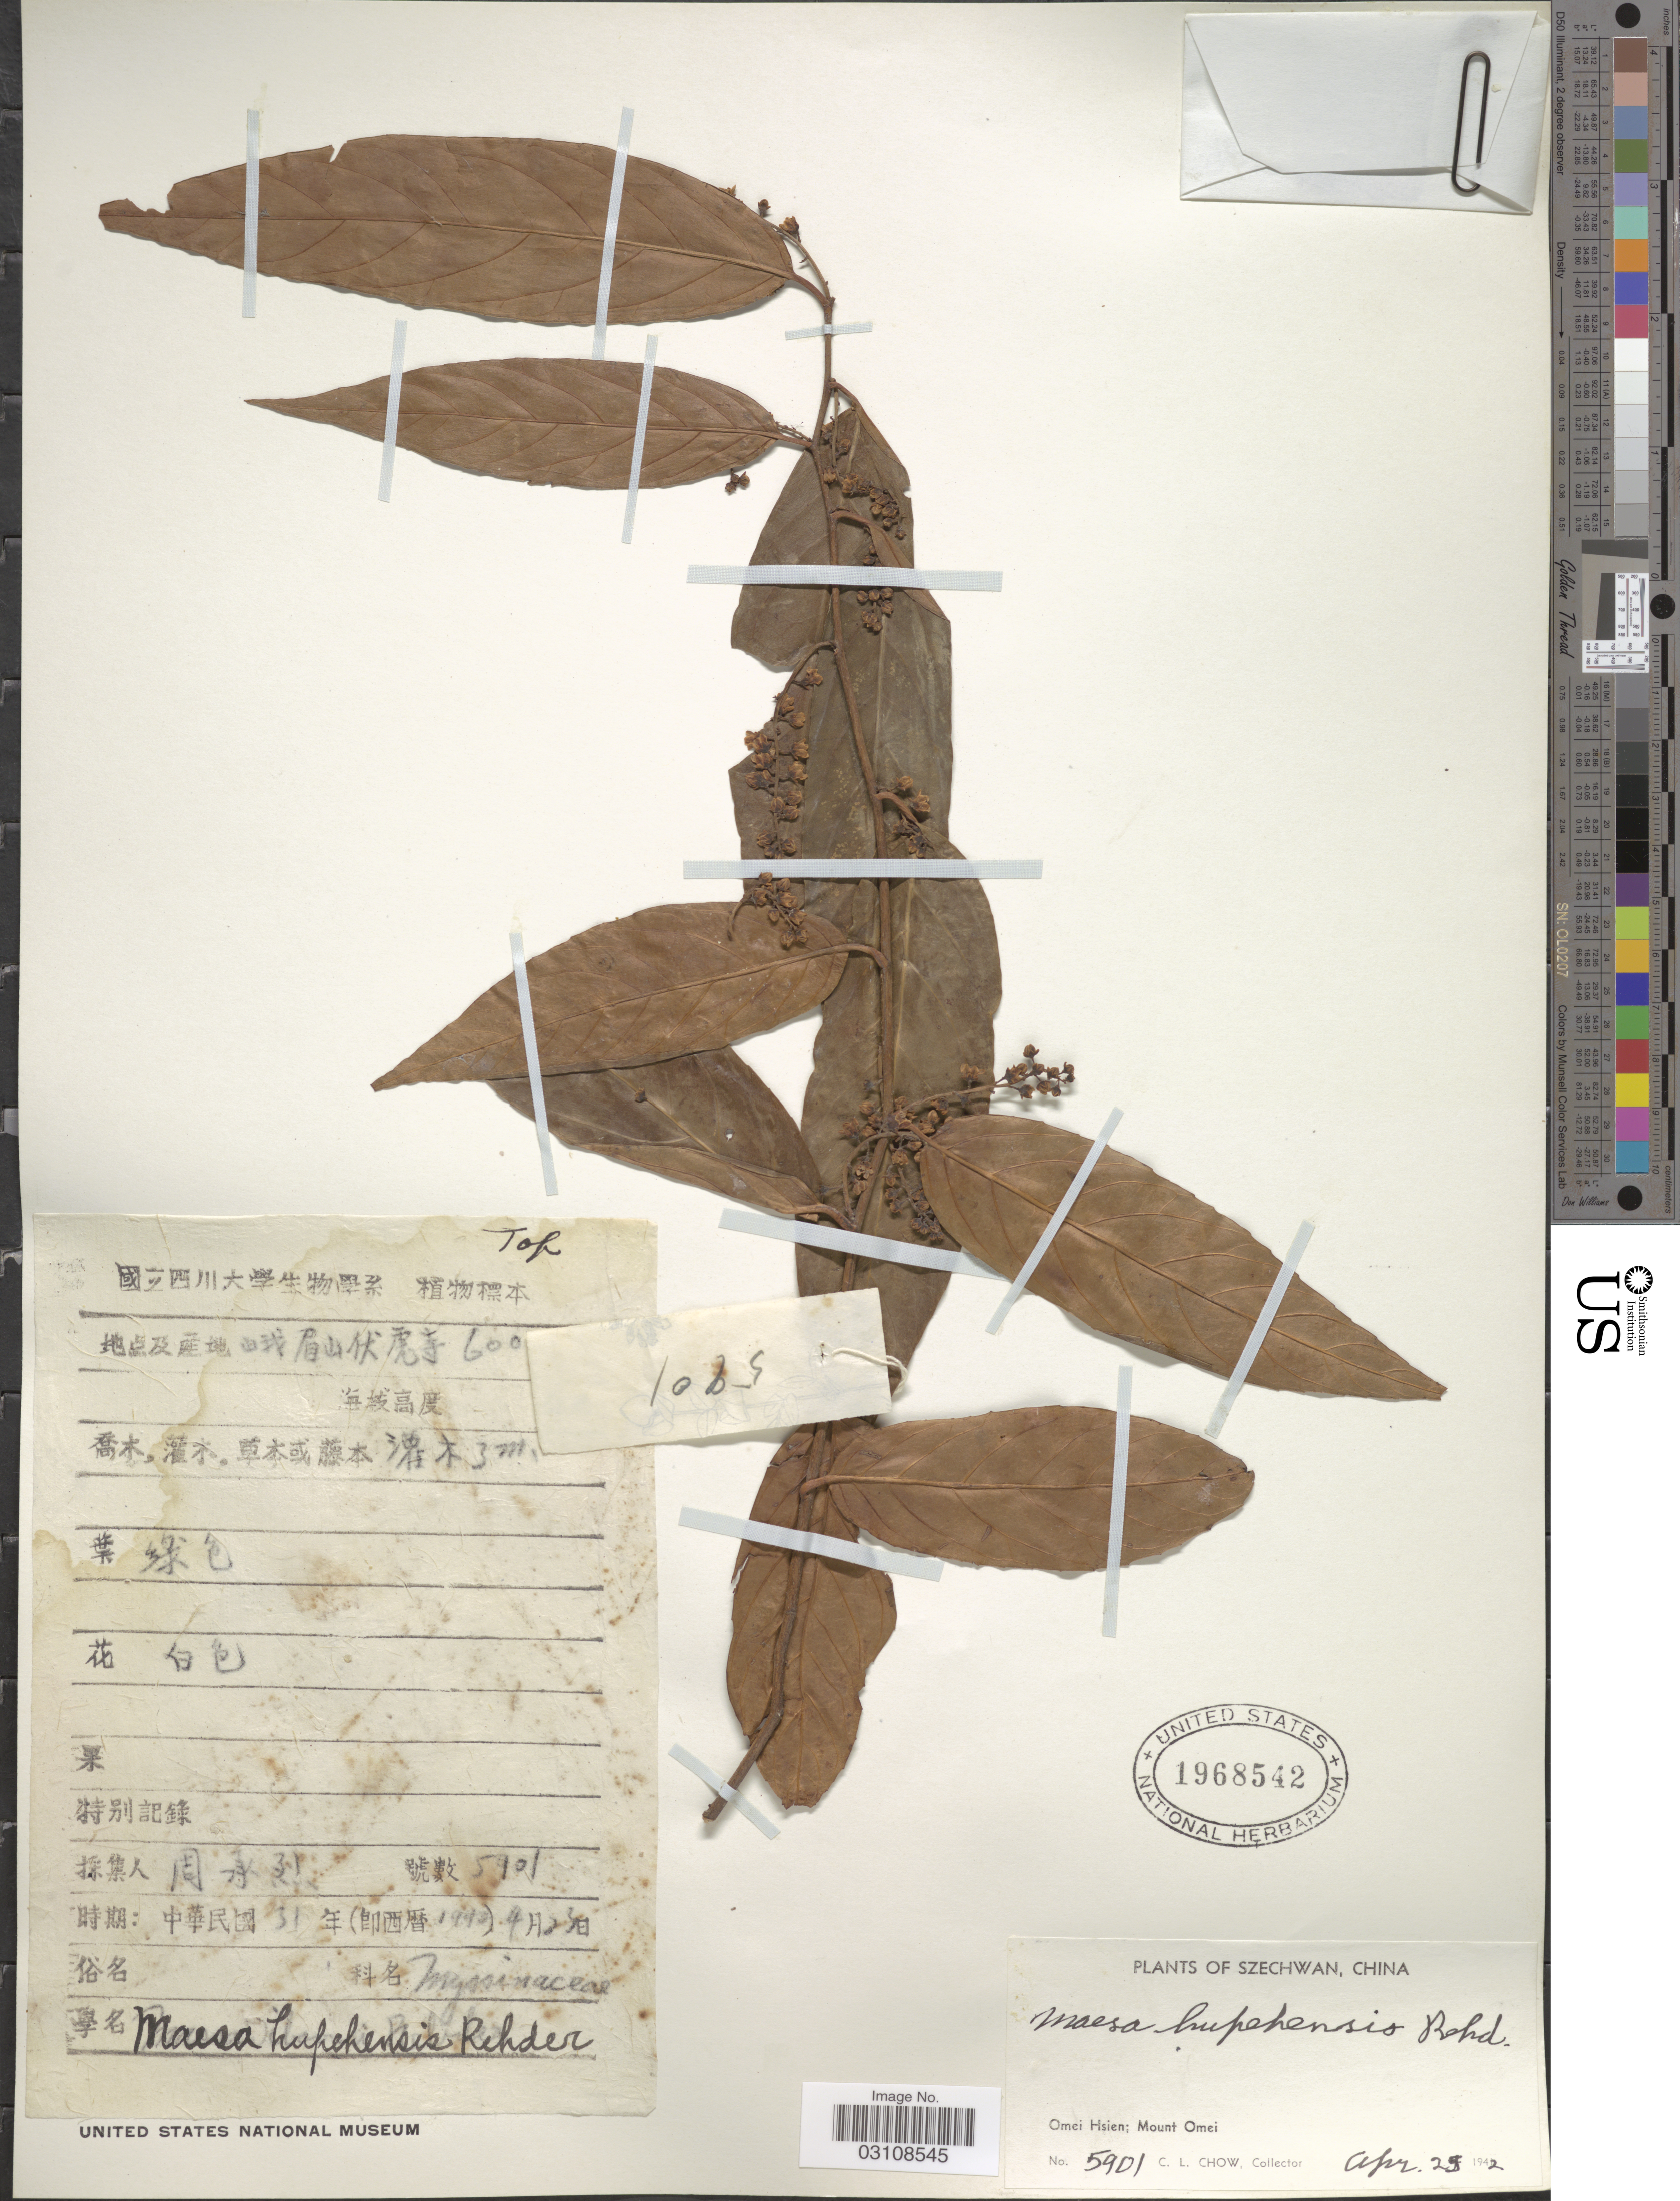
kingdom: Plantae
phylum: Tracheophyta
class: Magnoliopsida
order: Ericales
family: Primulaceae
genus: Maesa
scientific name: Maesa hupehensis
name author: Rehder in Sarg.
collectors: C. Chow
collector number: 5901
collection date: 1942-04-25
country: China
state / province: Sichuan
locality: Szechwan. Omei Hsien; Mount Omei.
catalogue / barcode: US 1968542